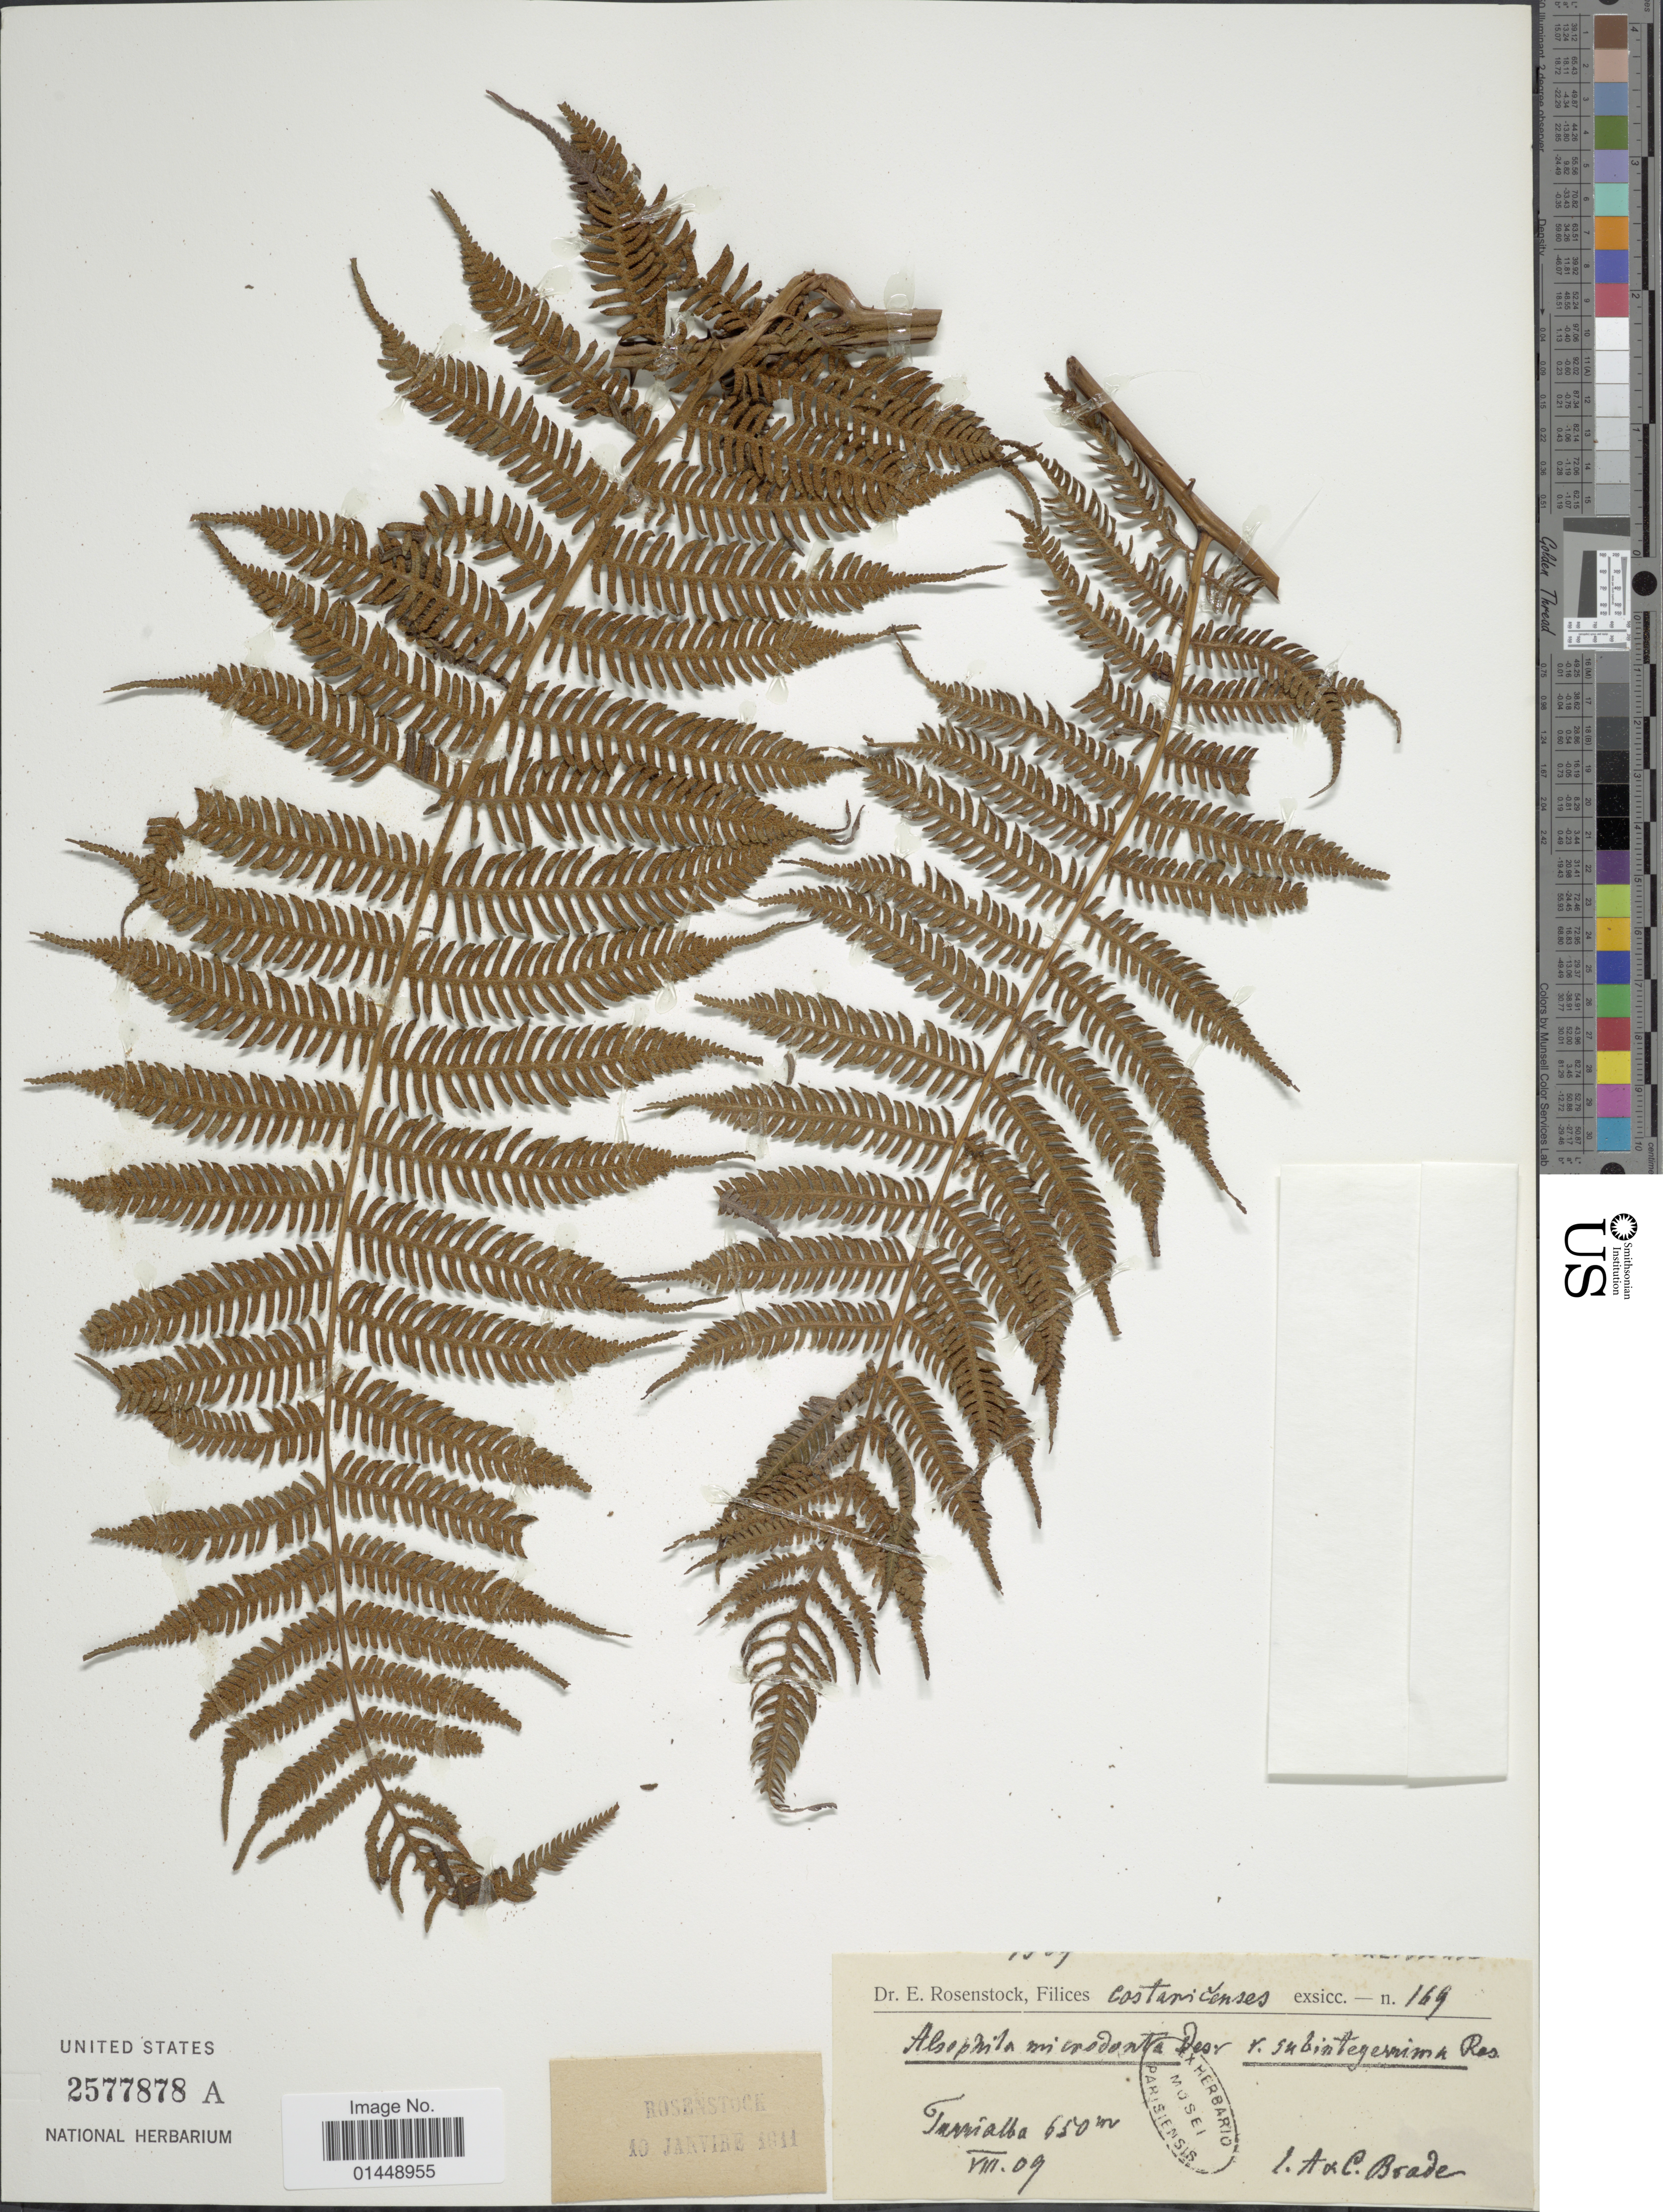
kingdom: Plantae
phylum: Tracheophyta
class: Polypodiopsida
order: Cyatheales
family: Cyatheaceae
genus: Cyathea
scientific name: Cyathea microdonta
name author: (Desv.) Domin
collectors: A. Brade & C. Brade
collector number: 169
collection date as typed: Transcribed d/m/y: /8/09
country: Costa Rica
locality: Turrialba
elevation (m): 650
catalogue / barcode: US 2577878A